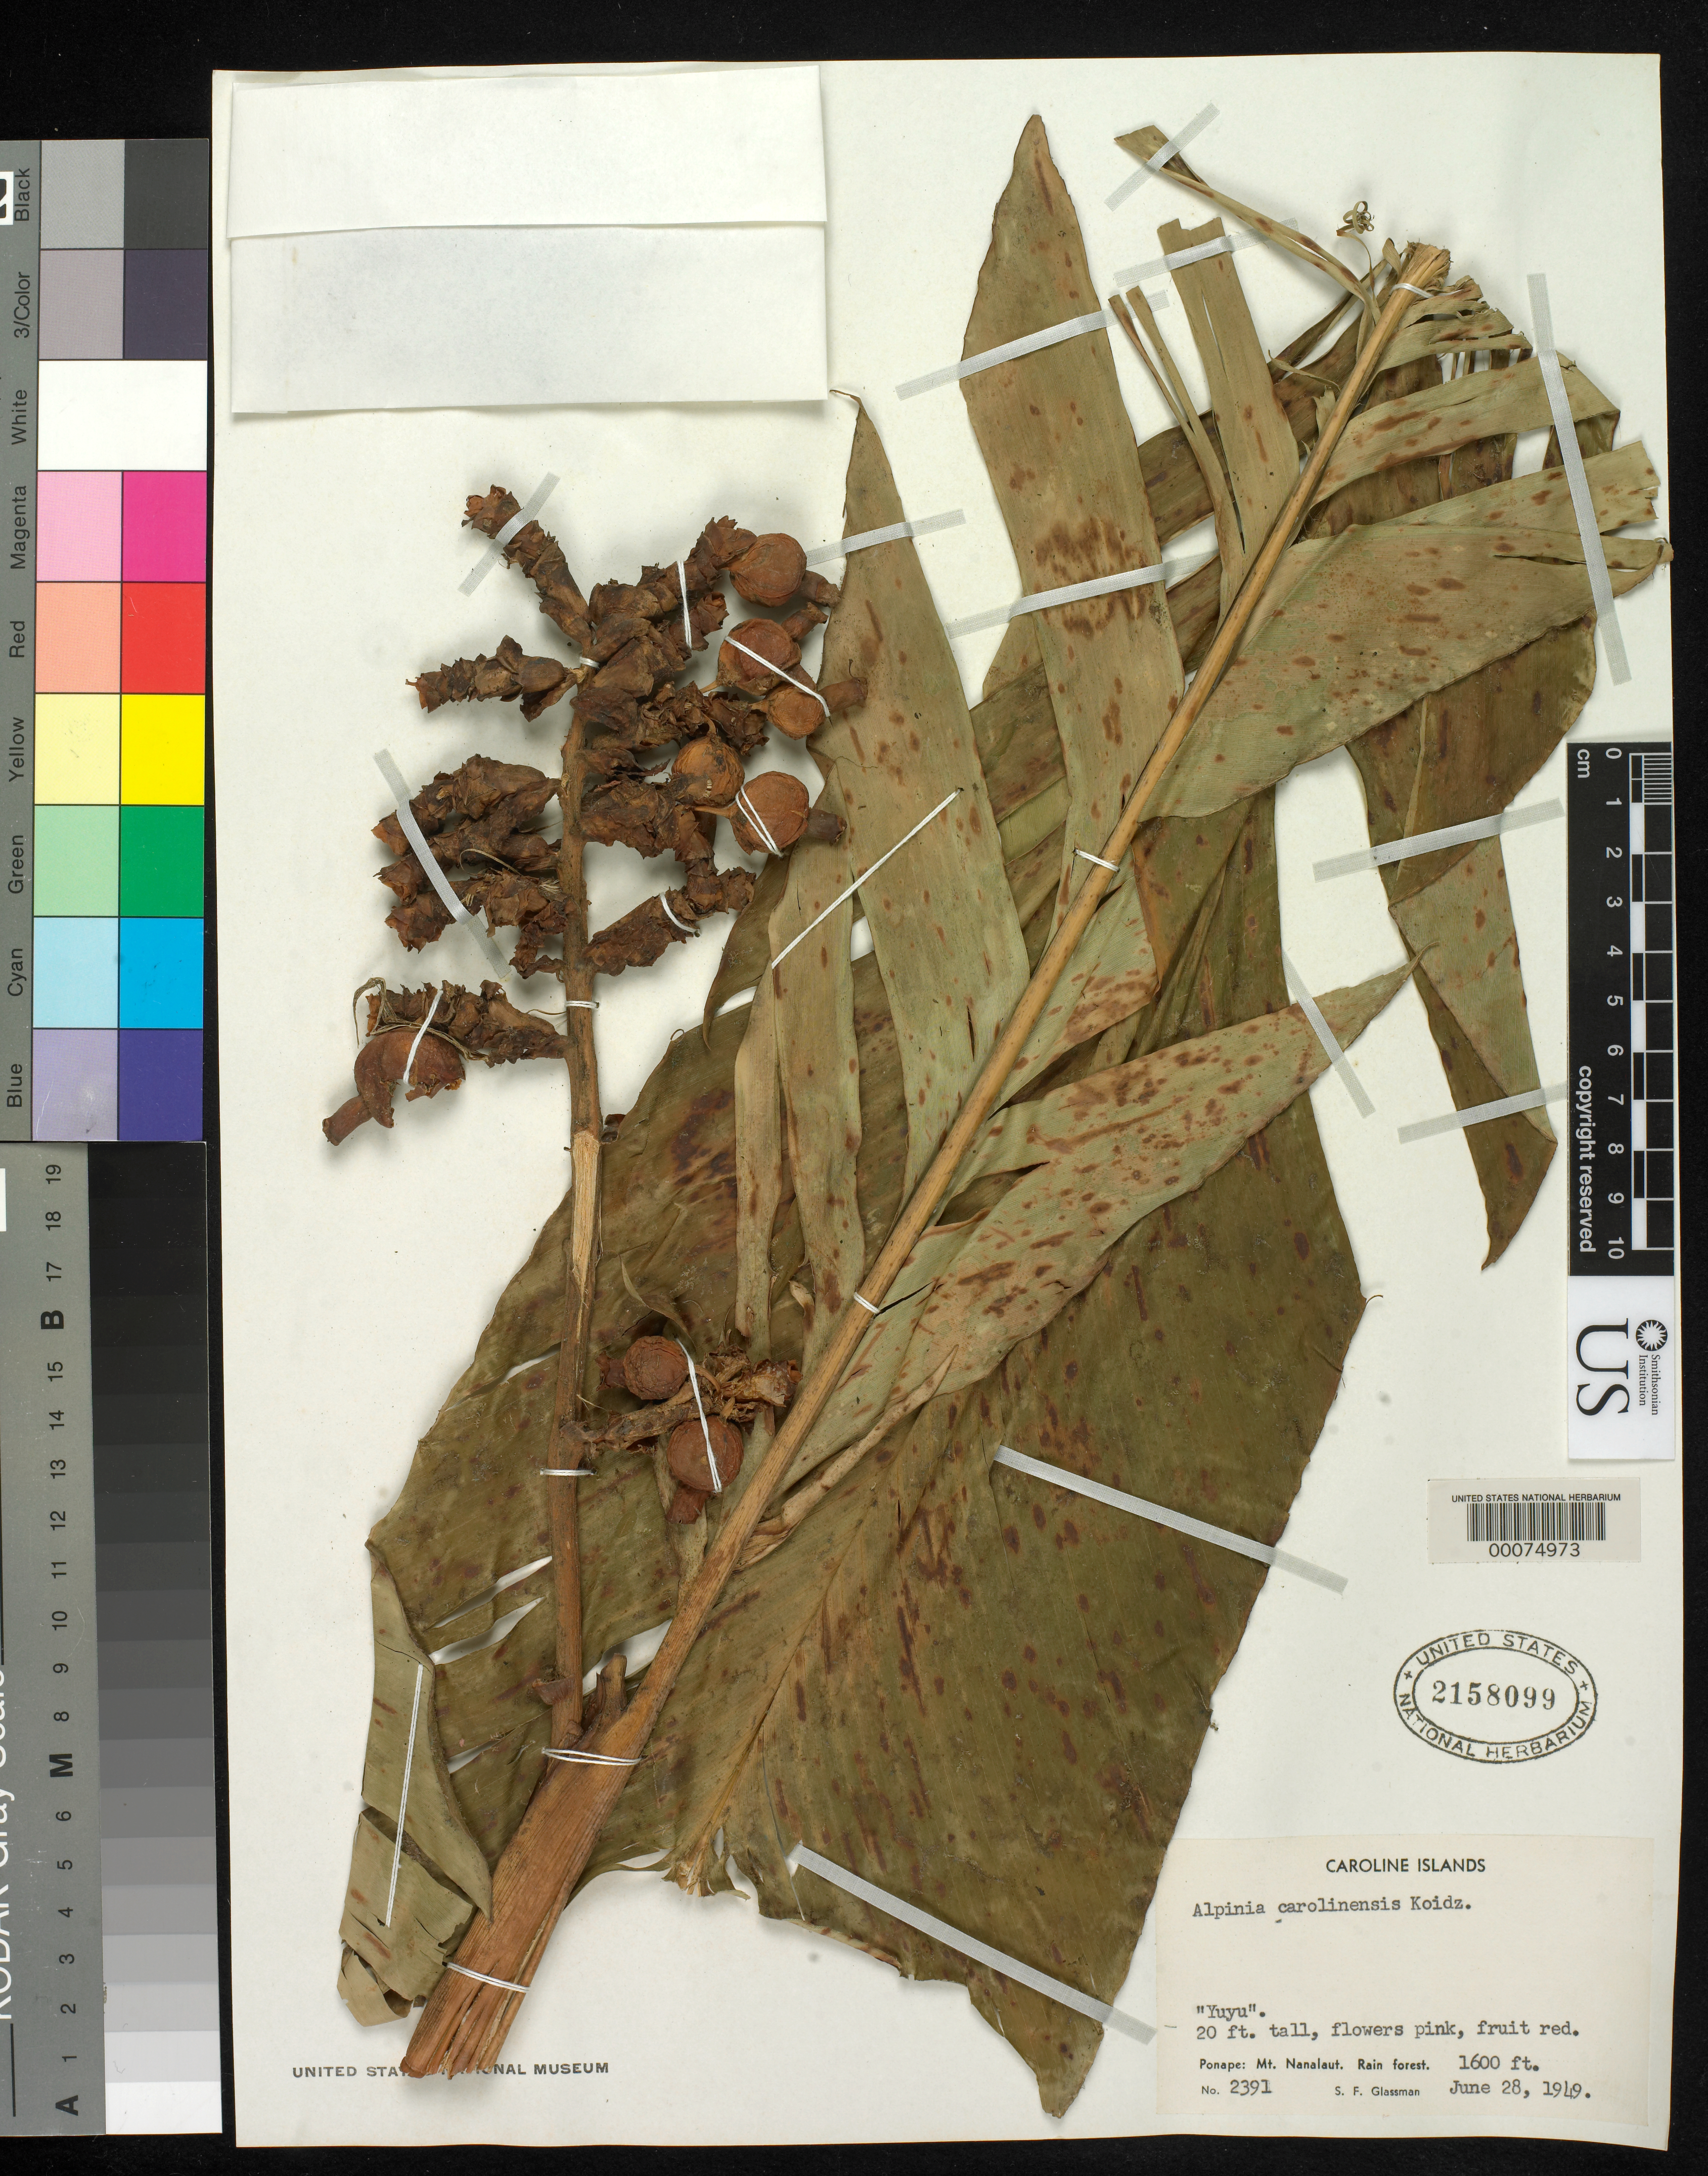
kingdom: Plantae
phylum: Tracheophyta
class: Liliopsida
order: Zingiberales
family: Zingiberaceae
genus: Alpinia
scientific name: Alpinia carolinensis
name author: Koidz.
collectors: S. F. Glassman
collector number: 2391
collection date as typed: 28 Jun 1949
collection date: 1949-06-28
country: Micronesia, Federated States of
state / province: Pohnpei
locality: Mt Nanalaut [Nanalut]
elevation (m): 488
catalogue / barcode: US 2158099